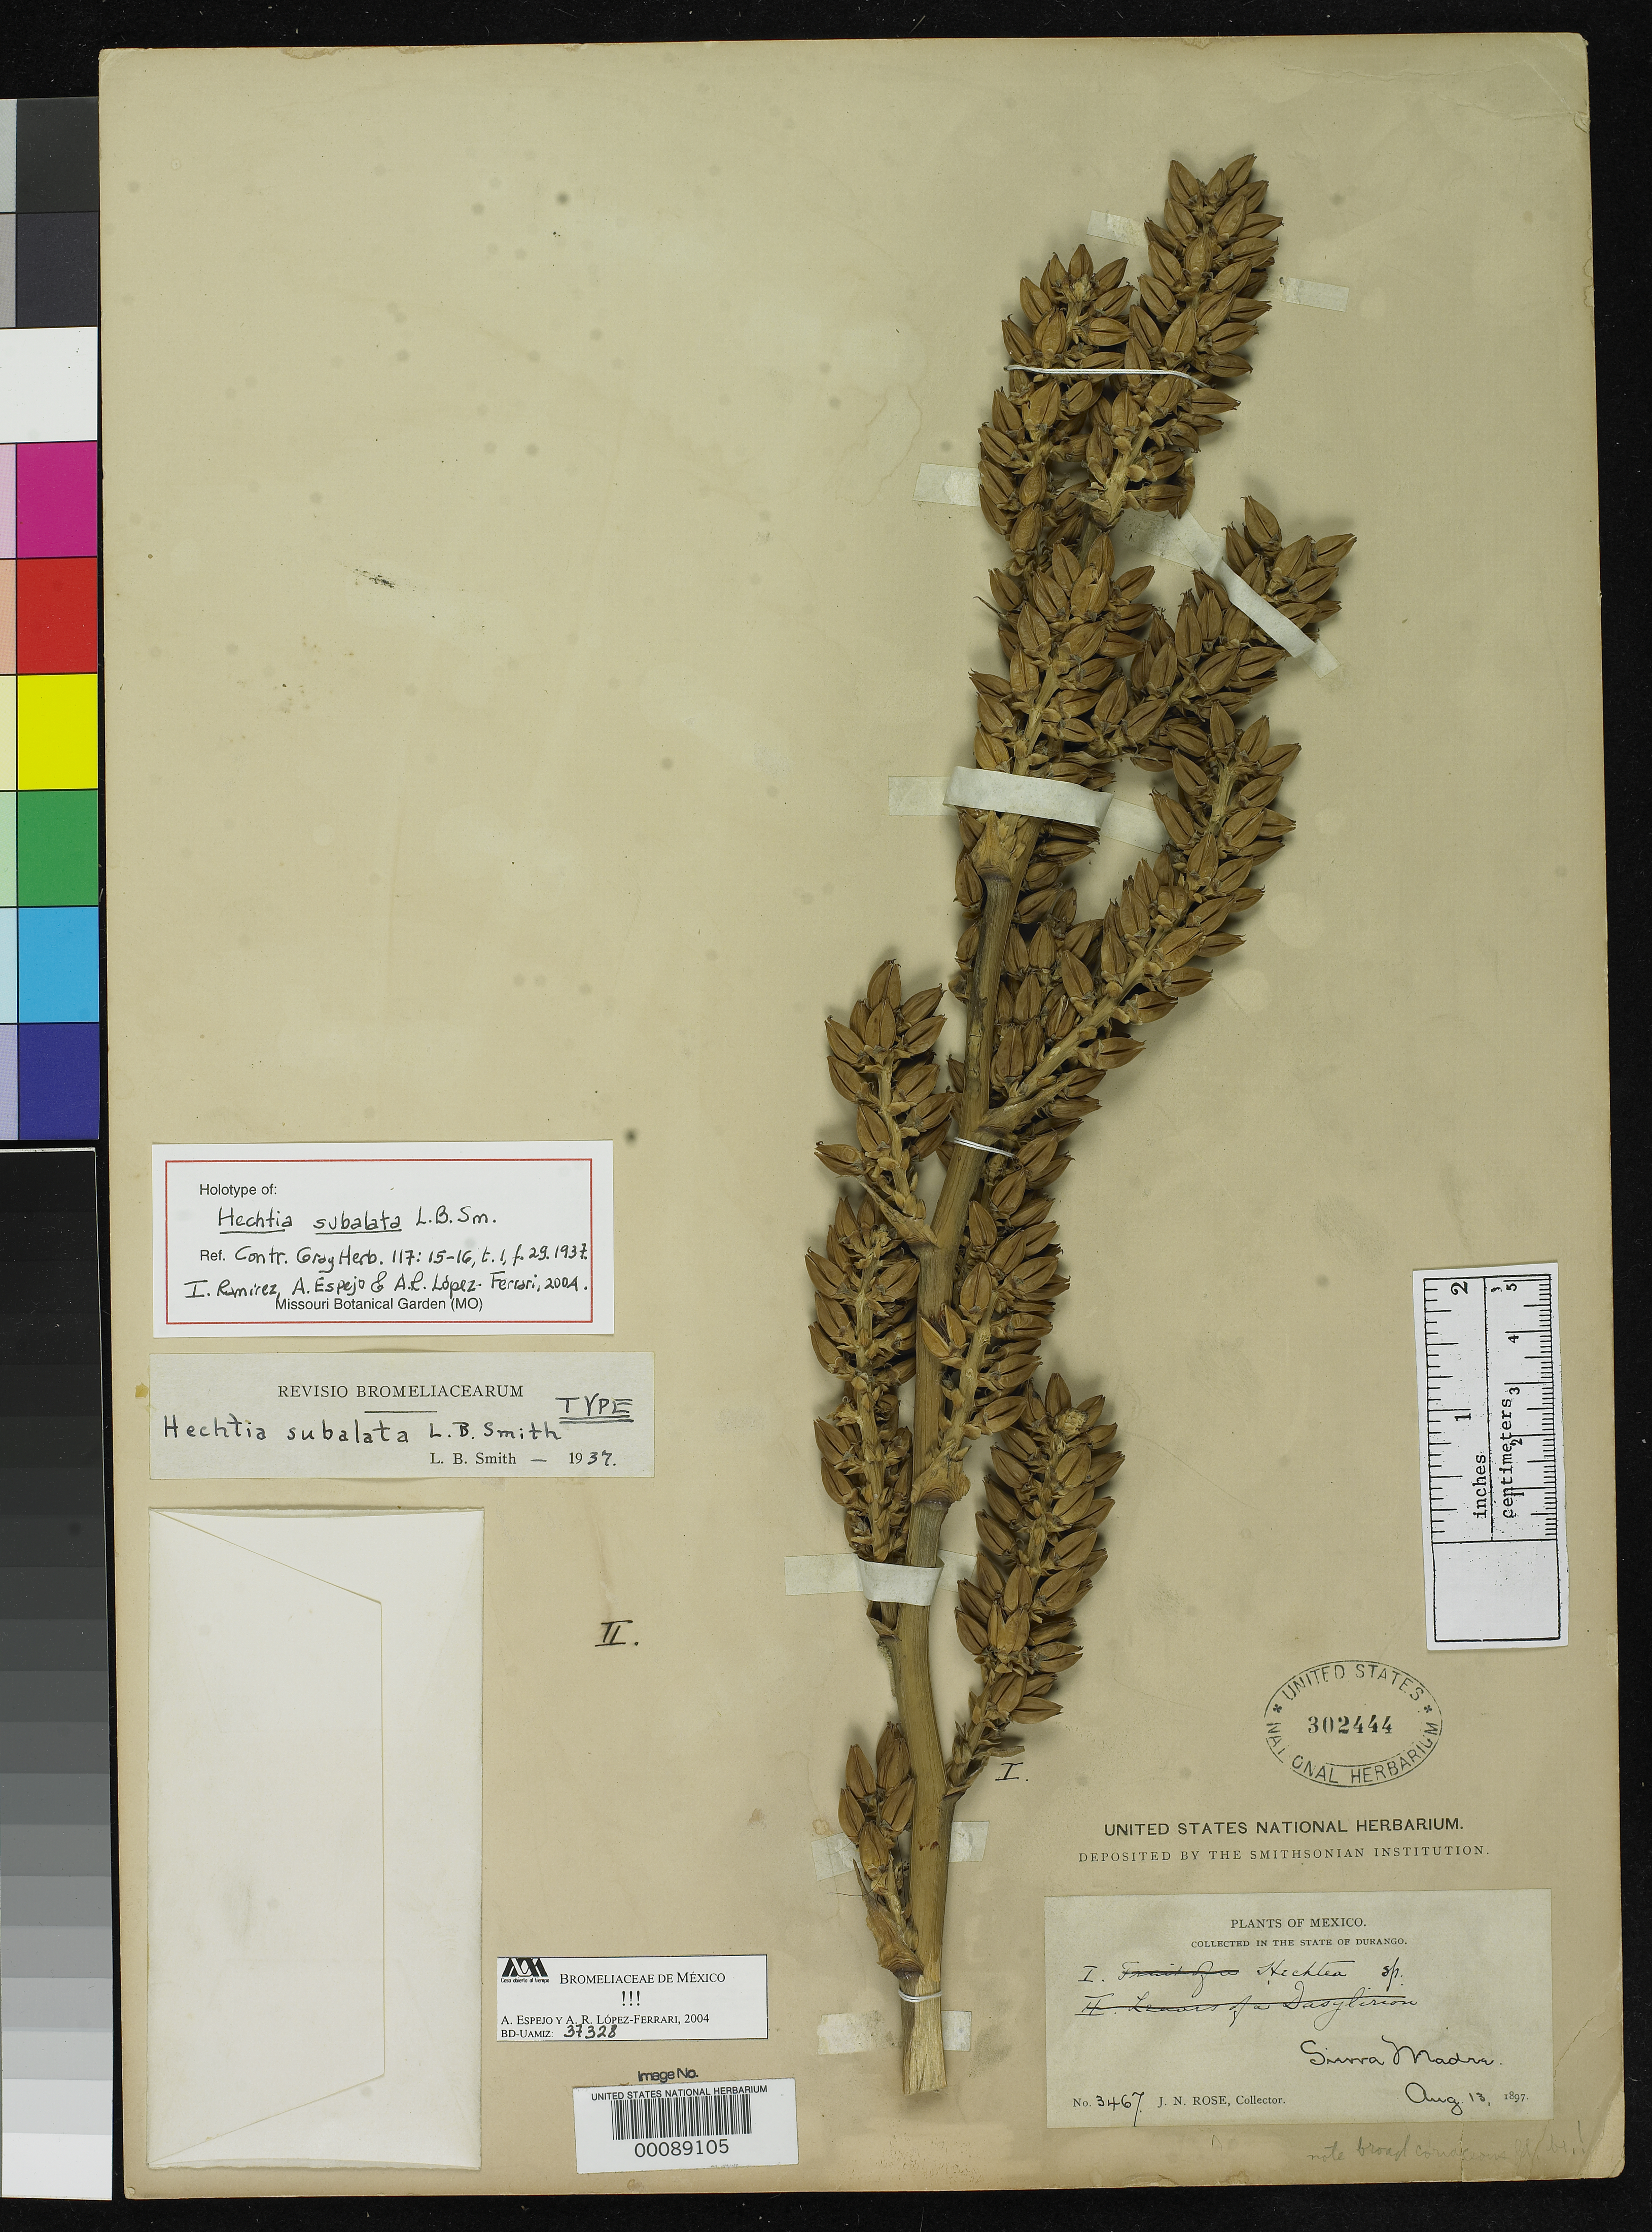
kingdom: Plantae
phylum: Tracheophyta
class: Liliopsida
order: Poales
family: Bromeliaceae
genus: Hechtia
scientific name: Hechtia subalata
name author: L.B. Sm.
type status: Holotype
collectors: J. N. Rose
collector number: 3467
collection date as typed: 1897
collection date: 1897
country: Mexico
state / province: Durango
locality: Sierra Madre.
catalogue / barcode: US 302444